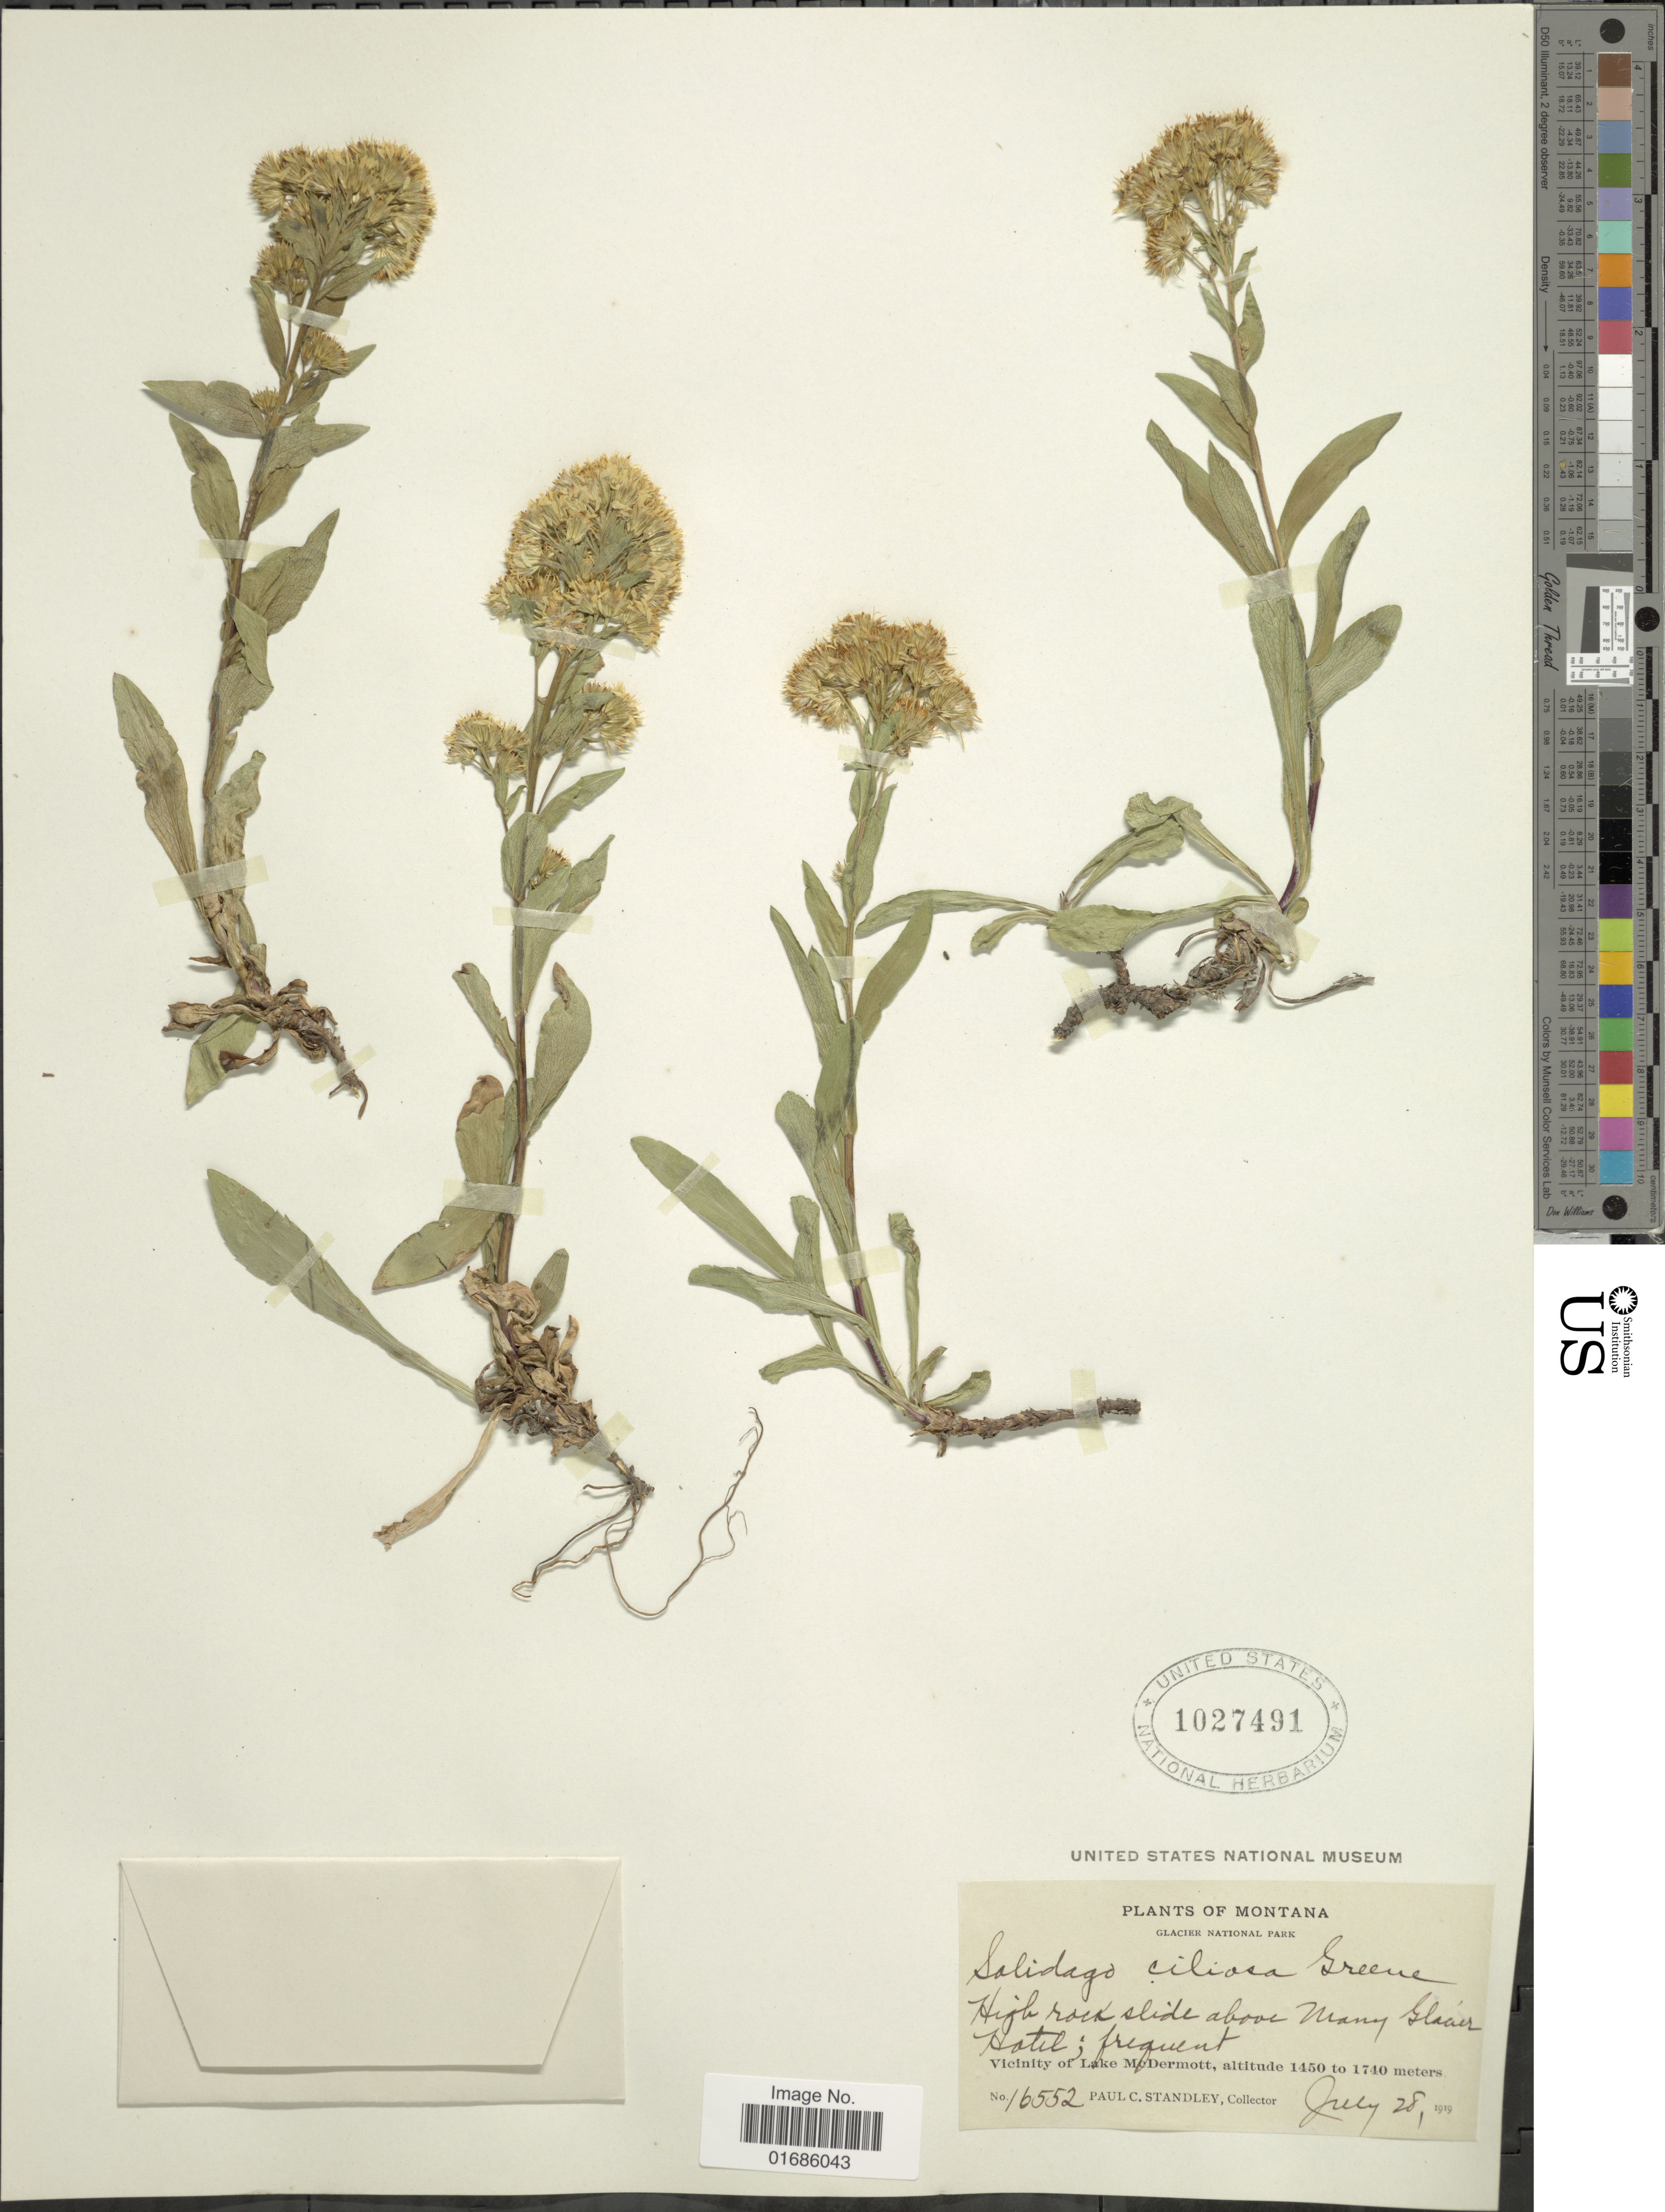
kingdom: Plantae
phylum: Tracheophyta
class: Magnoliopsida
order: Asterales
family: Asteraceae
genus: Solidago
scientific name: Solidago ciliosa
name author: Greene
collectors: P. C. Standley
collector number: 16552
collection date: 1919-07-28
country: United States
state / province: Montana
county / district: Glacier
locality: Glacier National Park, above Many Glacier Hotel, Vicinity of Lake McDermott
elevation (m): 1450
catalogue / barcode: US 1027491